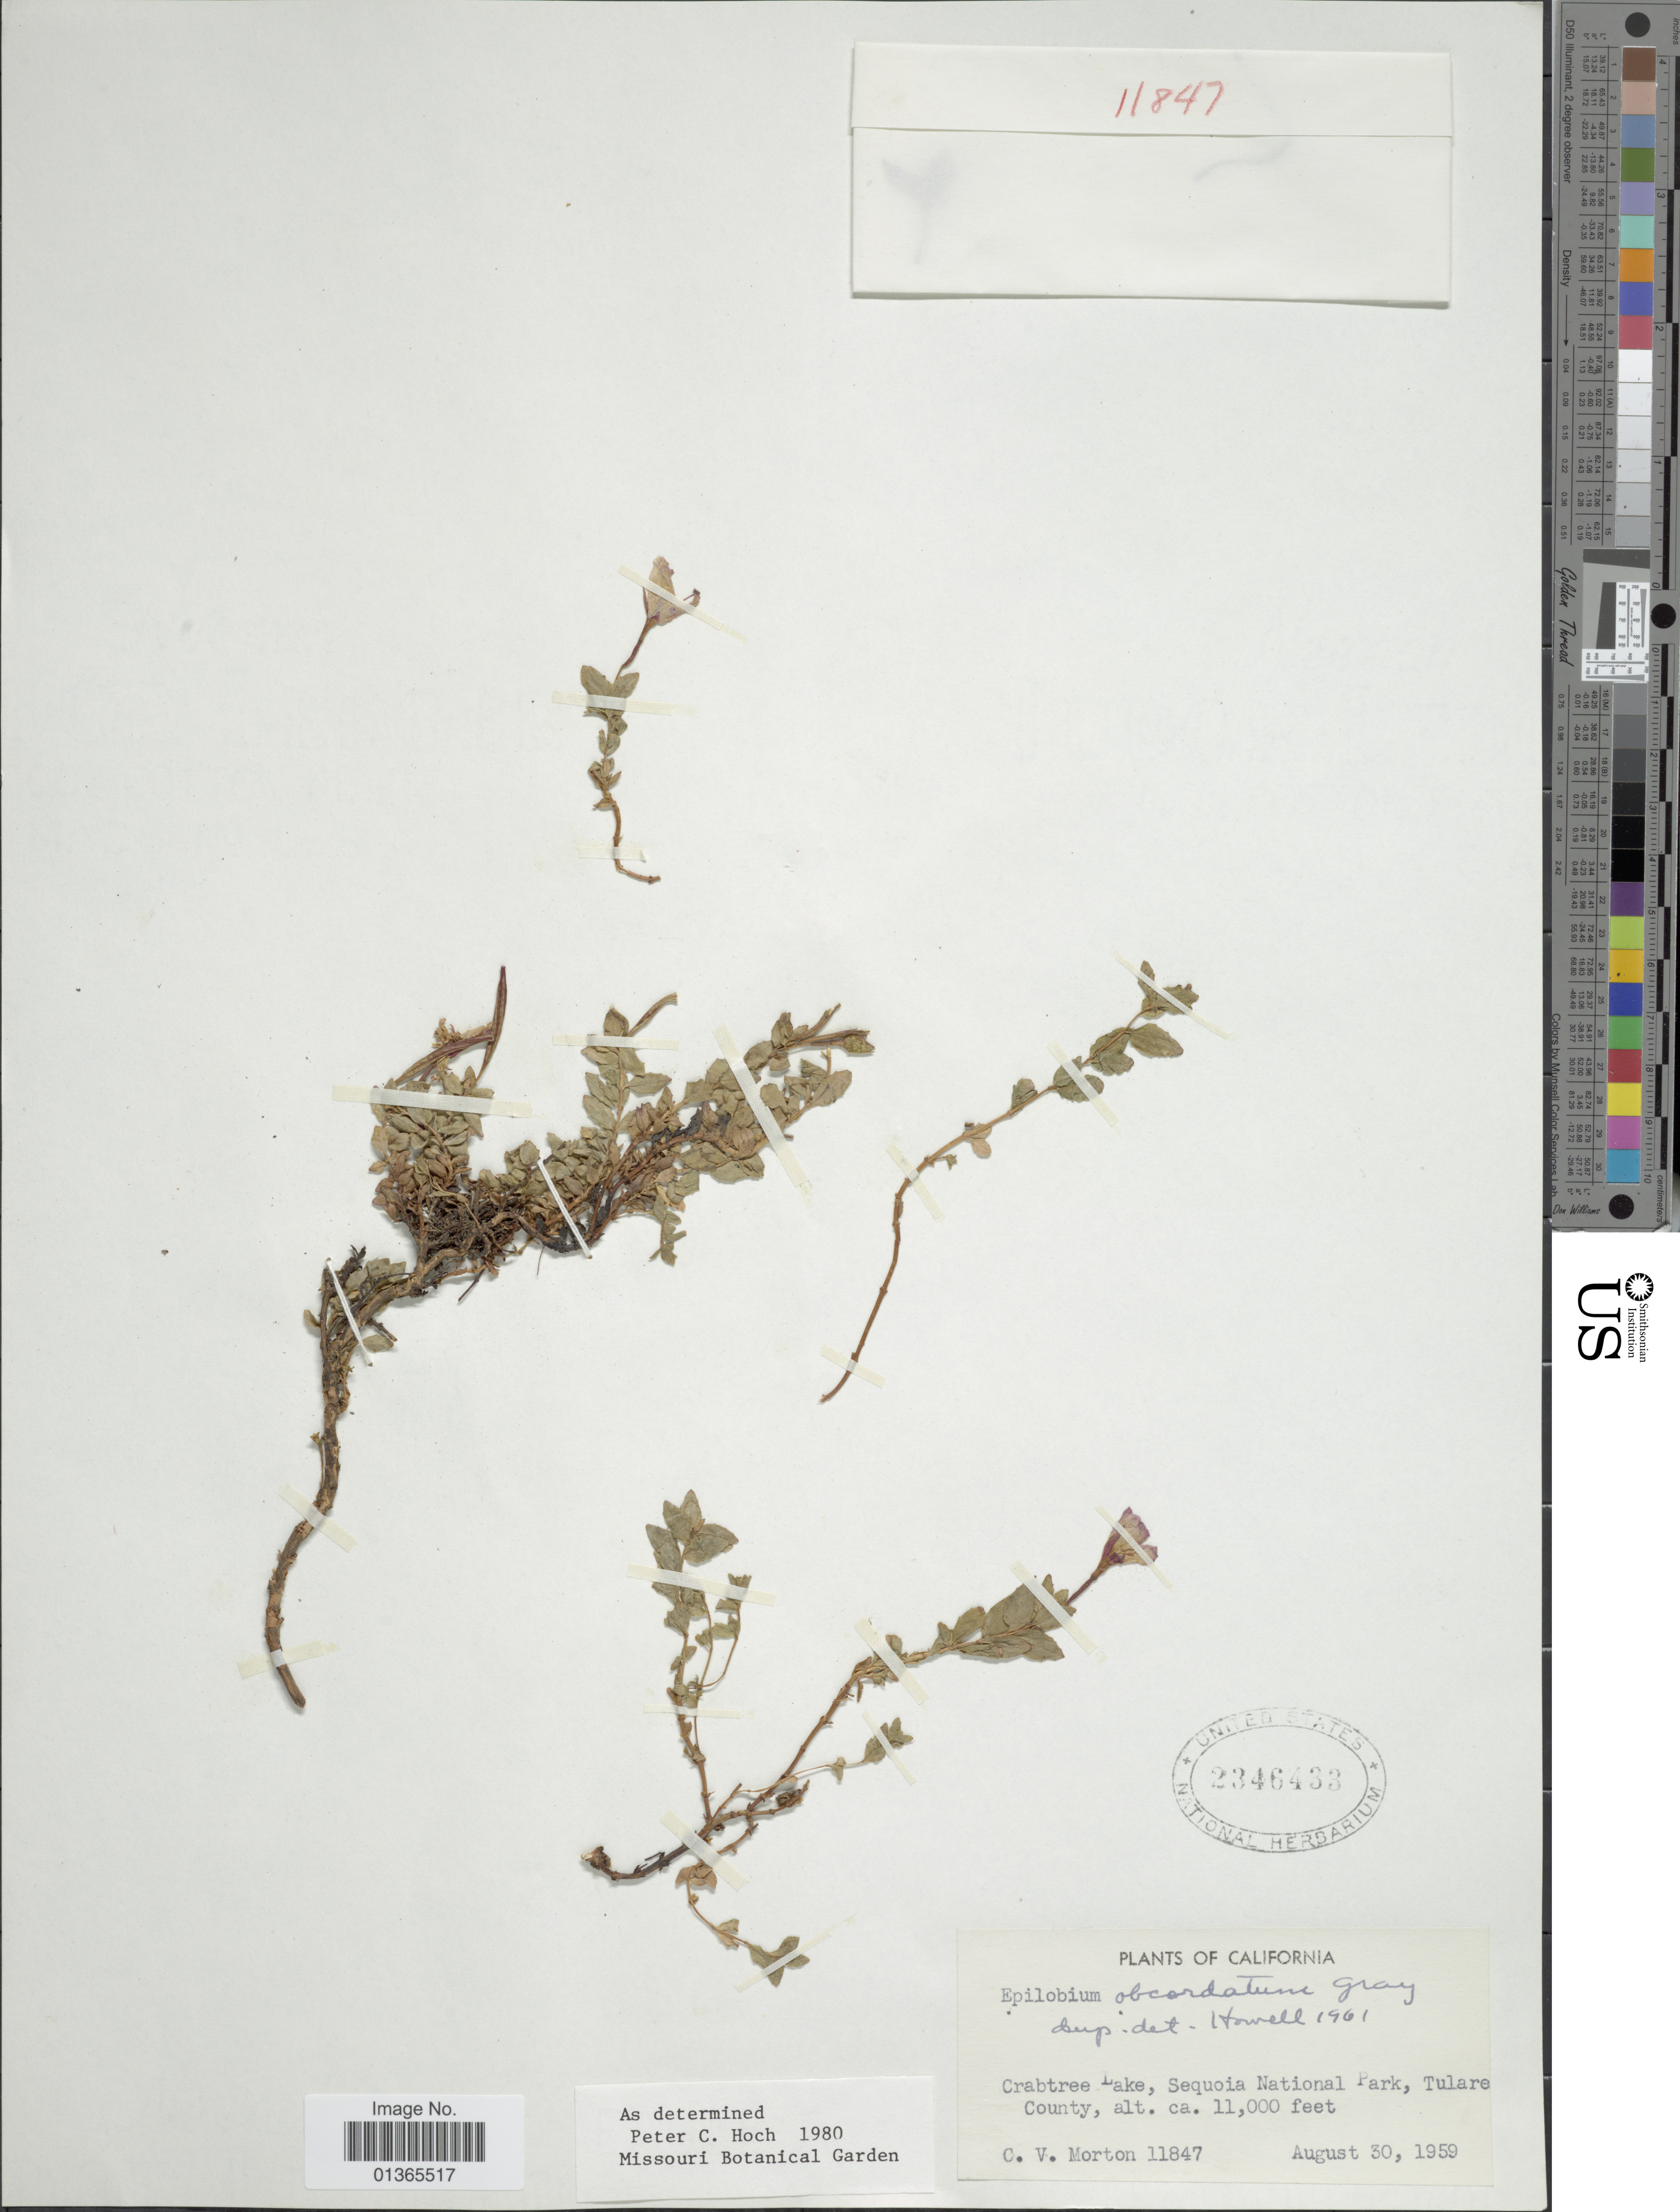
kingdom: Plantae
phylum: Tracheophyta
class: Magnoliopsida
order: Myrtales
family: Onagraceae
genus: Epilobium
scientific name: Epilobium obcordatum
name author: A. Gray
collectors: C. V. Morton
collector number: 11847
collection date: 1959-08-30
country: United States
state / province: California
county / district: Tulare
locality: Crabtree Lake, Sequoia National Park, Tulare County.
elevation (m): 3353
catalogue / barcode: US 2346433